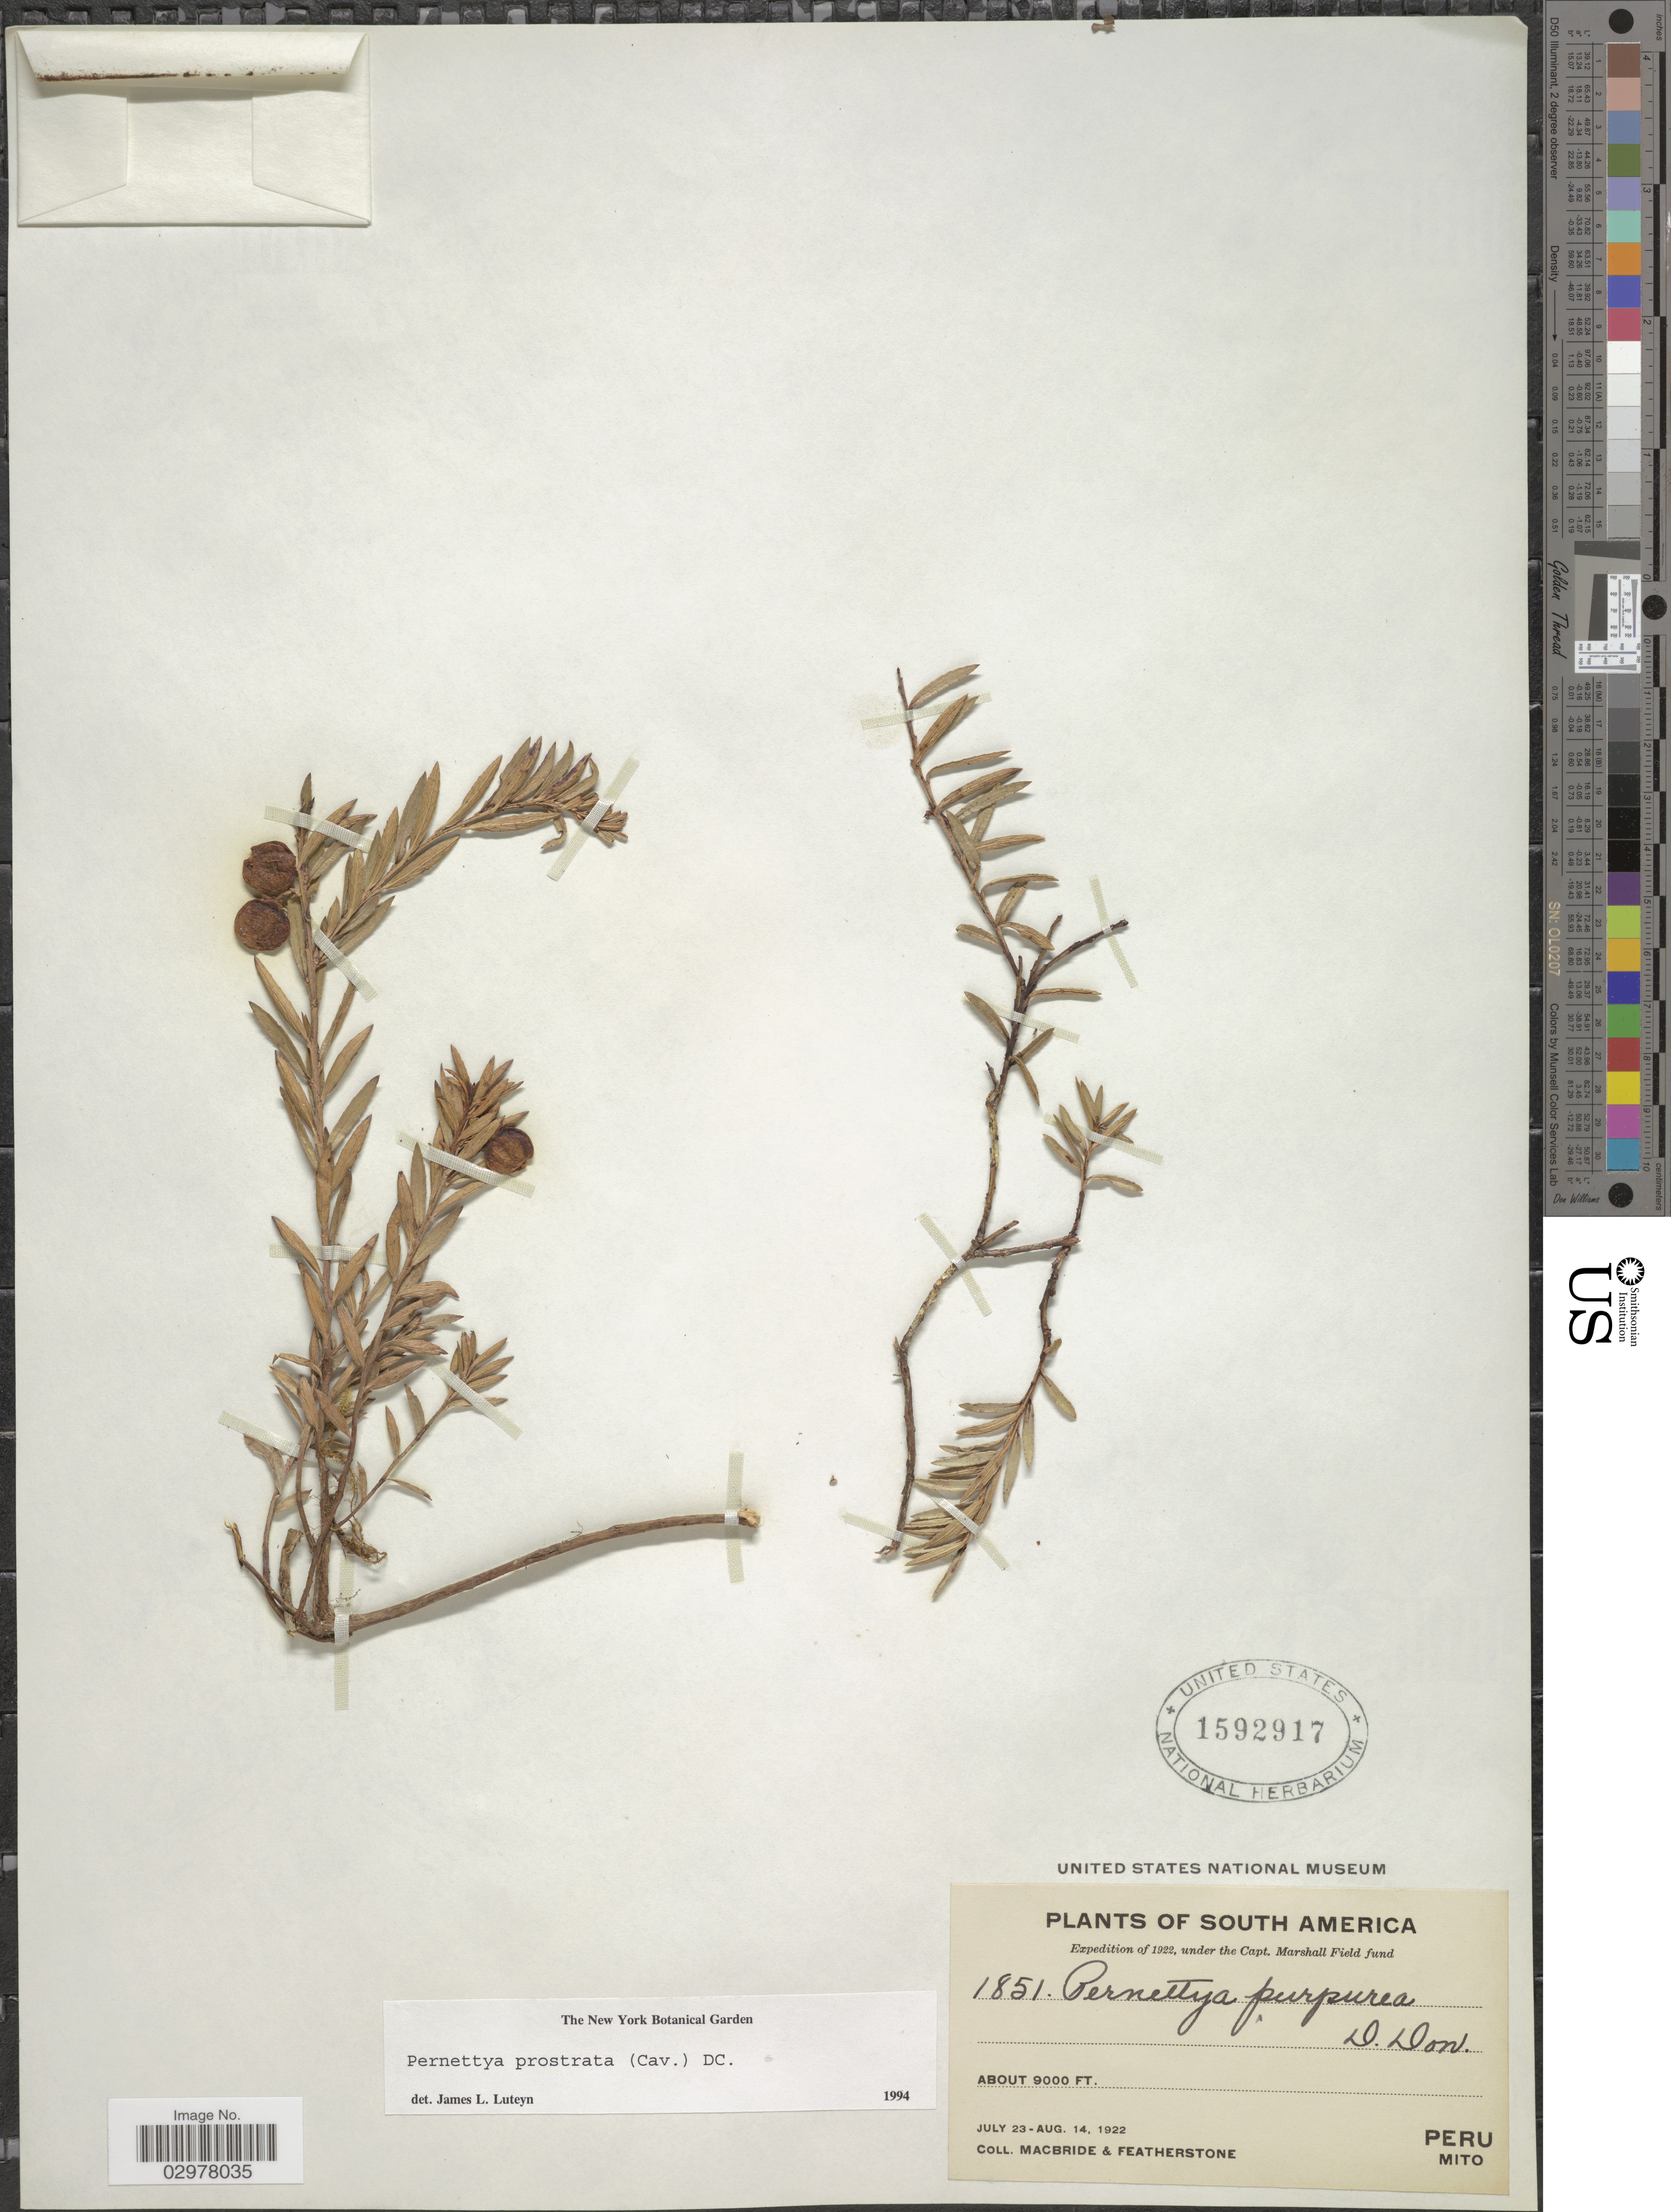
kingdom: Plantae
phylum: Tracheophyta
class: Magnoliopsida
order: Ericales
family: Ericaceae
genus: Pernettya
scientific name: Pernettya prostrata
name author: (Cav.) DC.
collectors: Macbride, -- & -. Featherstone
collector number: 1851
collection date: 1922-07-23/1922-08-14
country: Peru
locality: Mito.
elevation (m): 2743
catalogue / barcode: US 1592917